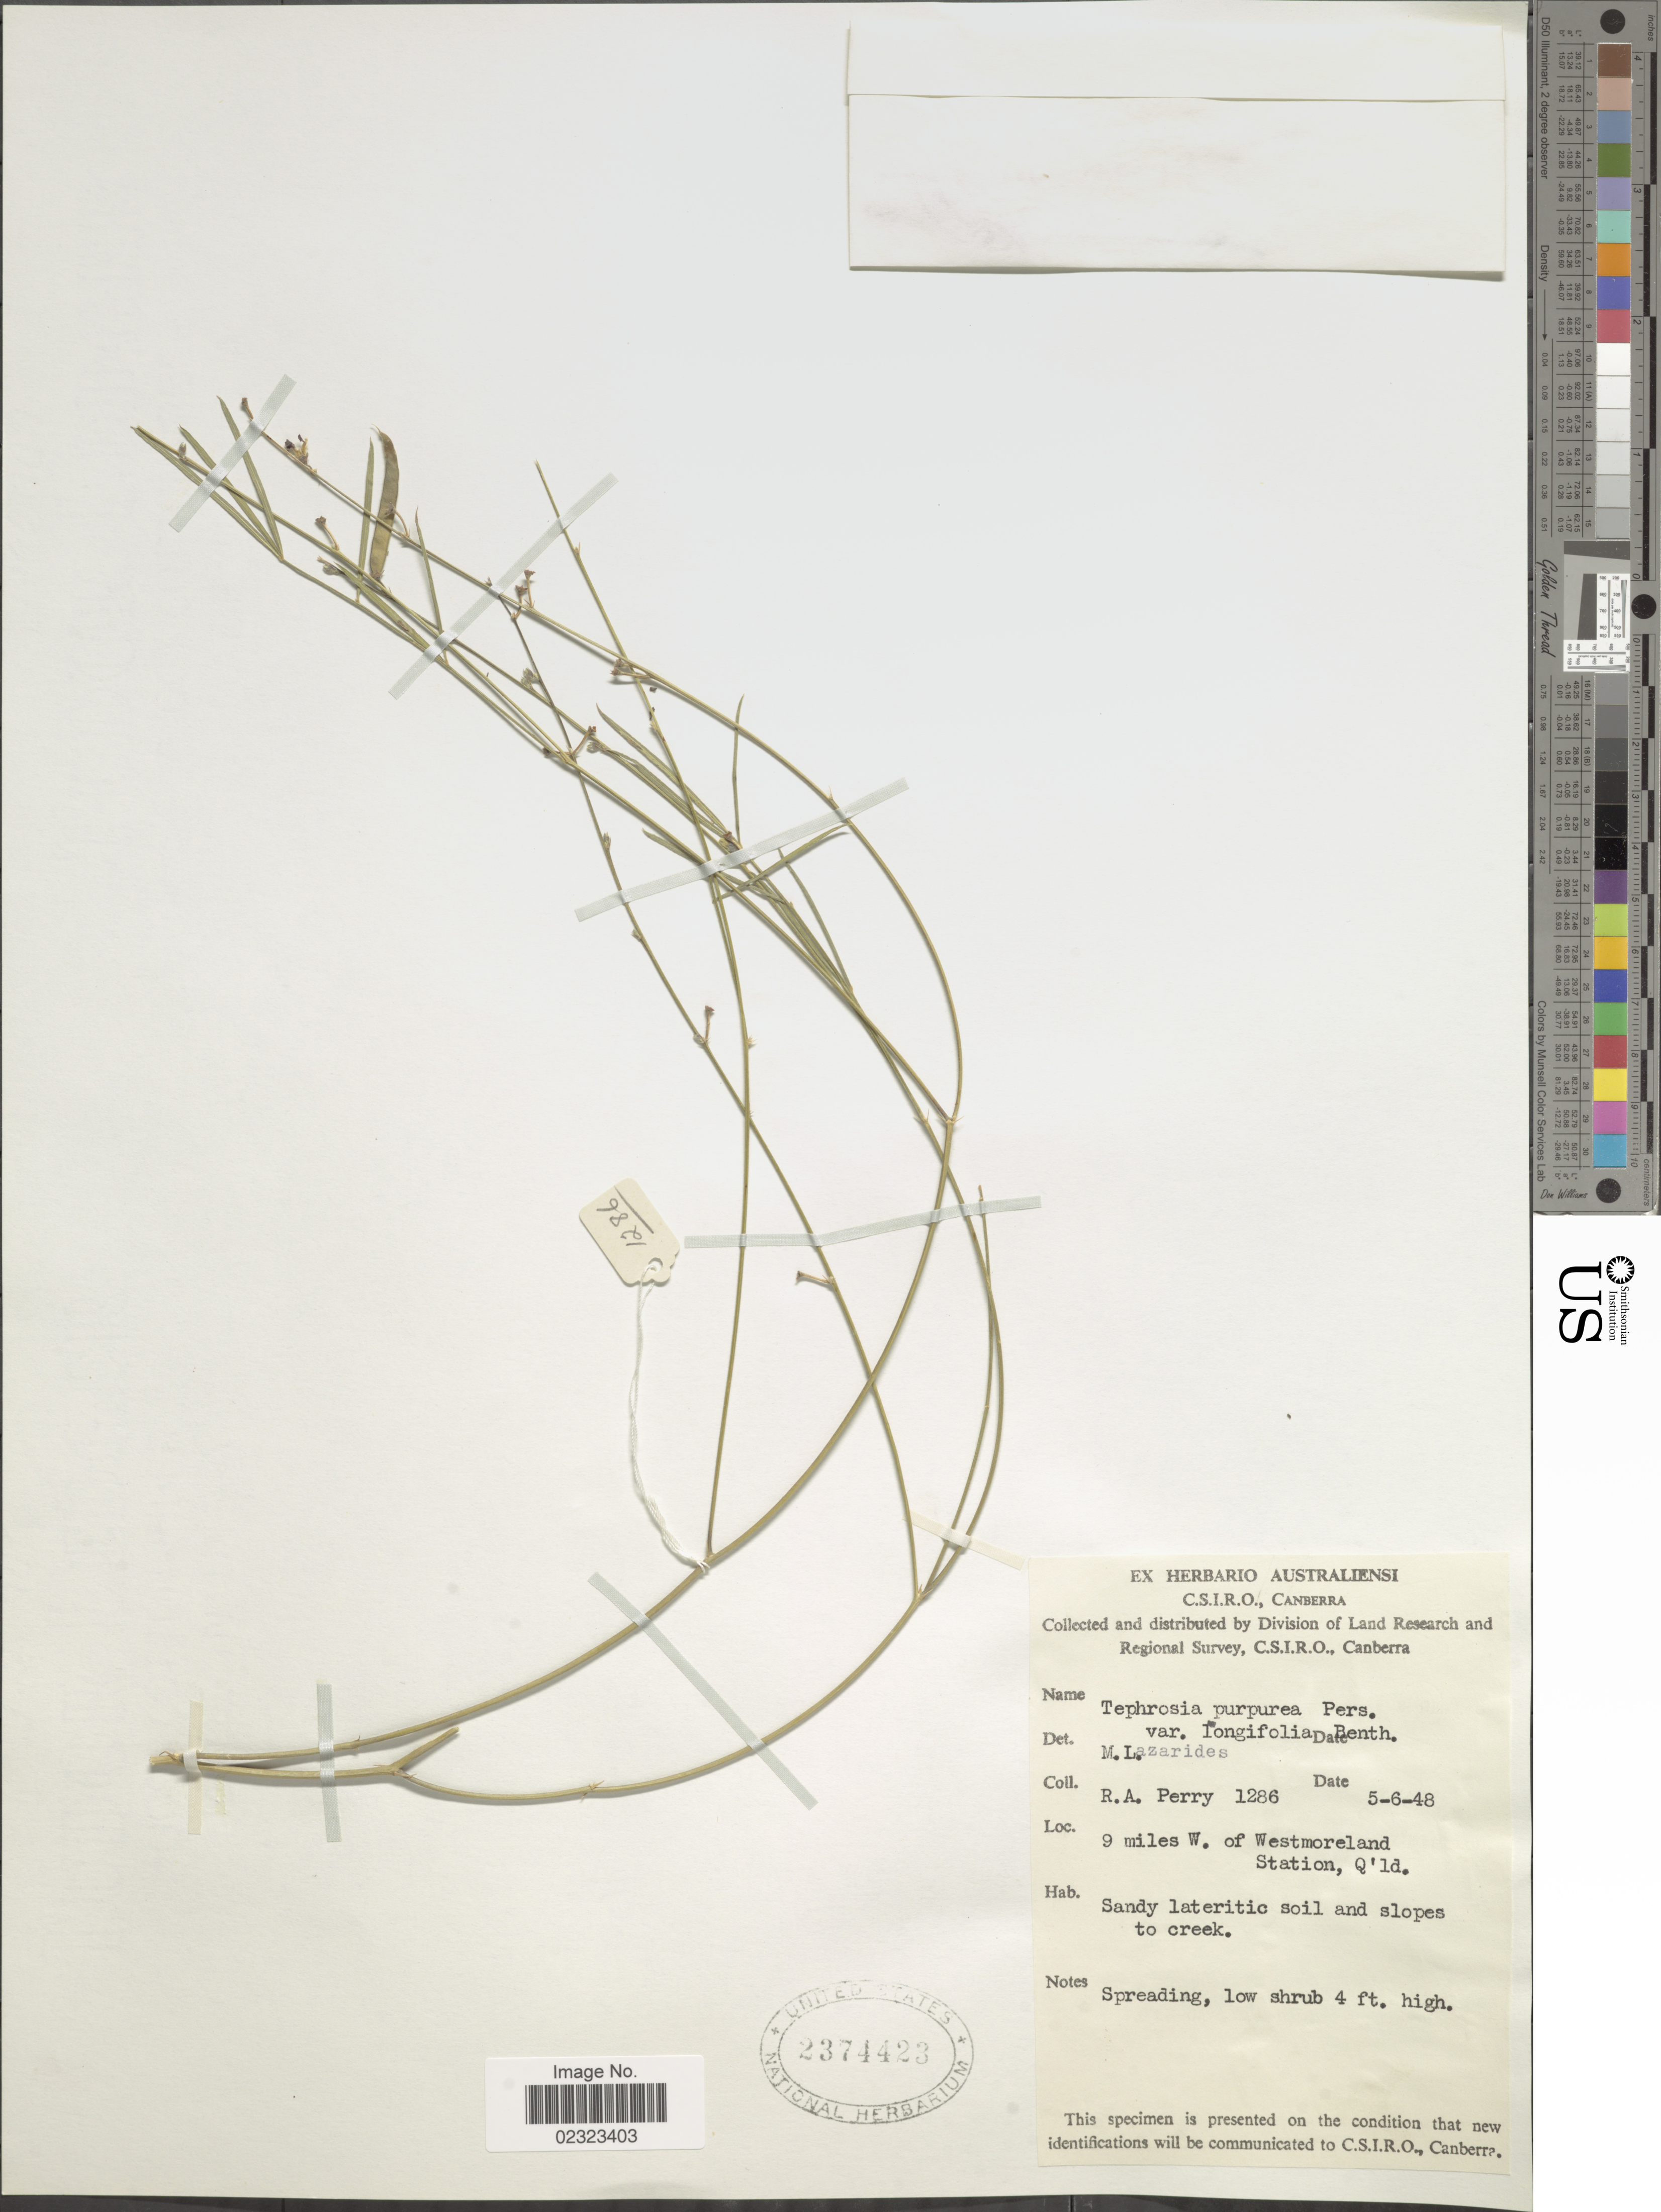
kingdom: Plantae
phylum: Tracheophyta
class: Magnoliopsida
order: Fabales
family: Fabaceae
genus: Tephrosia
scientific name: Tephrosia purpurea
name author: (L.) Pers.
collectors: Perry, R. A.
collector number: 1286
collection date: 1948-06-05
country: Australia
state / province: Queensland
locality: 9 miles W. of Westmoreland Station.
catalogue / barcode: US 2374423